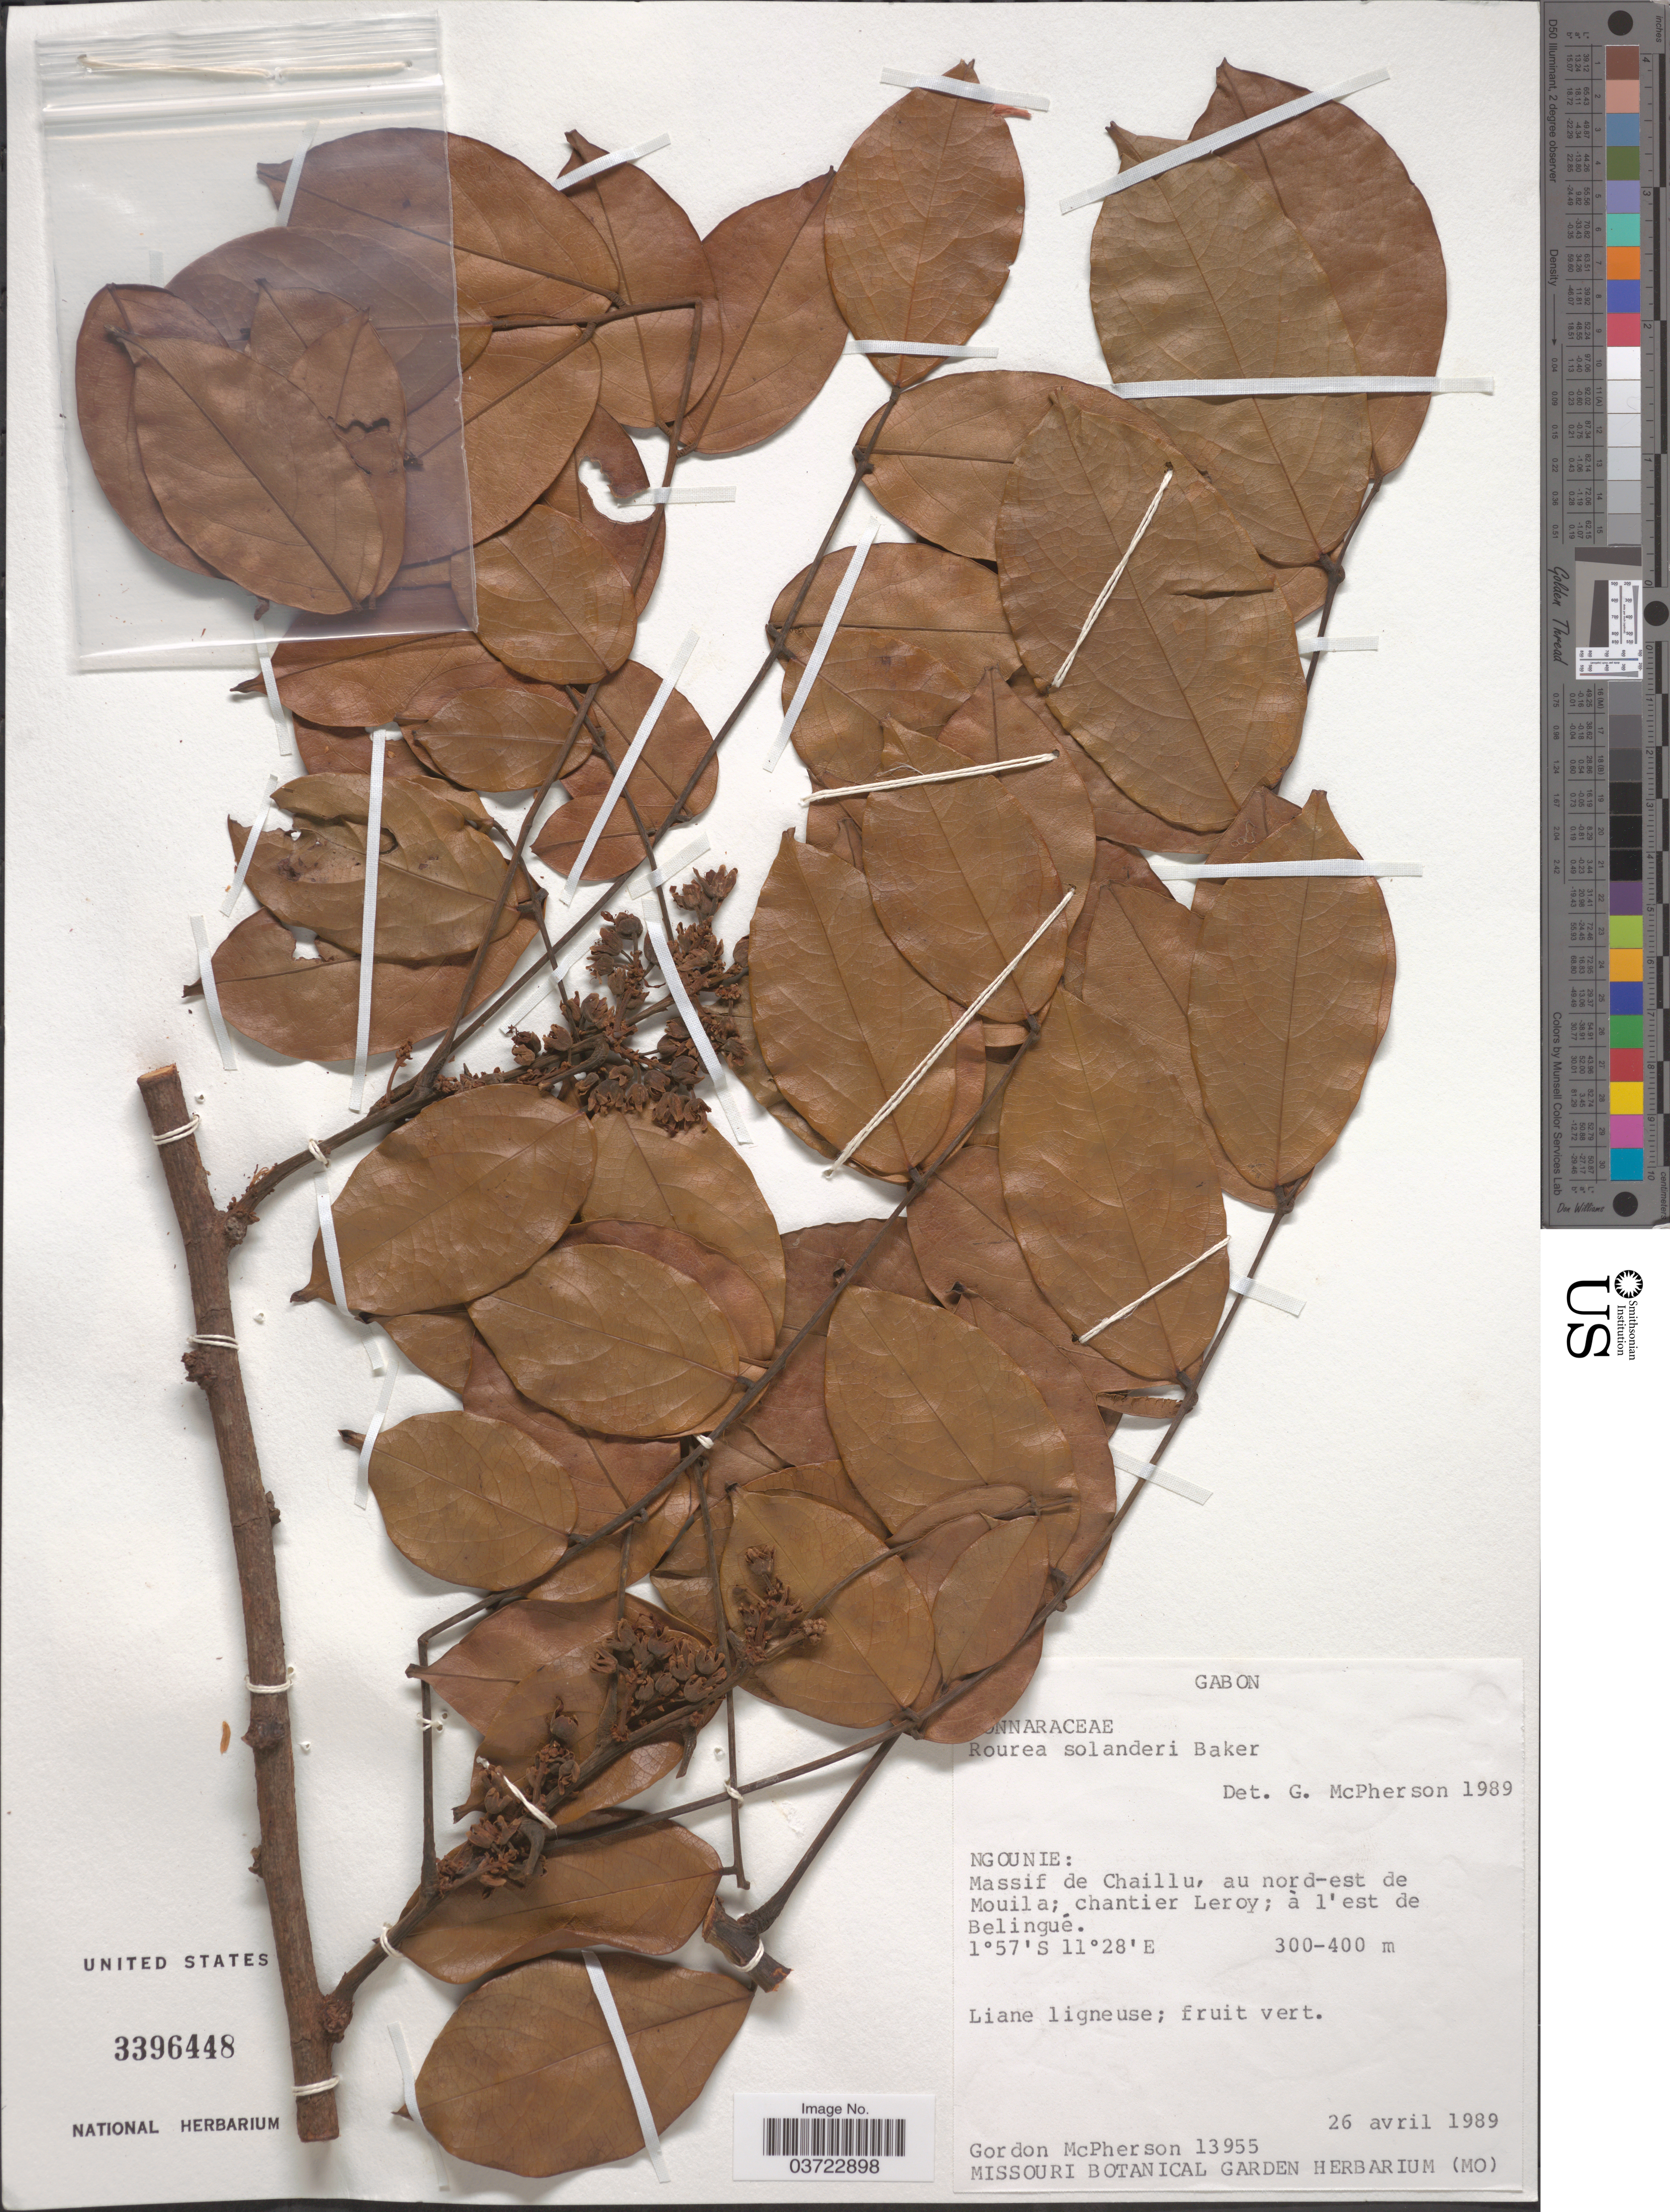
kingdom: Plantae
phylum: Tracheophyta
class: Magnoliopsida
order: Oxalidales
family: Connaraceae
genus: Rourea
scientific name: Rourea solanderi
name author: Baker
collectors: G. D. McPherson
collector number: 13955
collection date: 1989-04-26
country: Gabon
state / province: Ngounie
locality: Massif de Chaillu, au nord-est de Mouila; chantier Leroy; à l'est de Belingué.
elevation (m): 300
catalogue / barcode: US 3396448